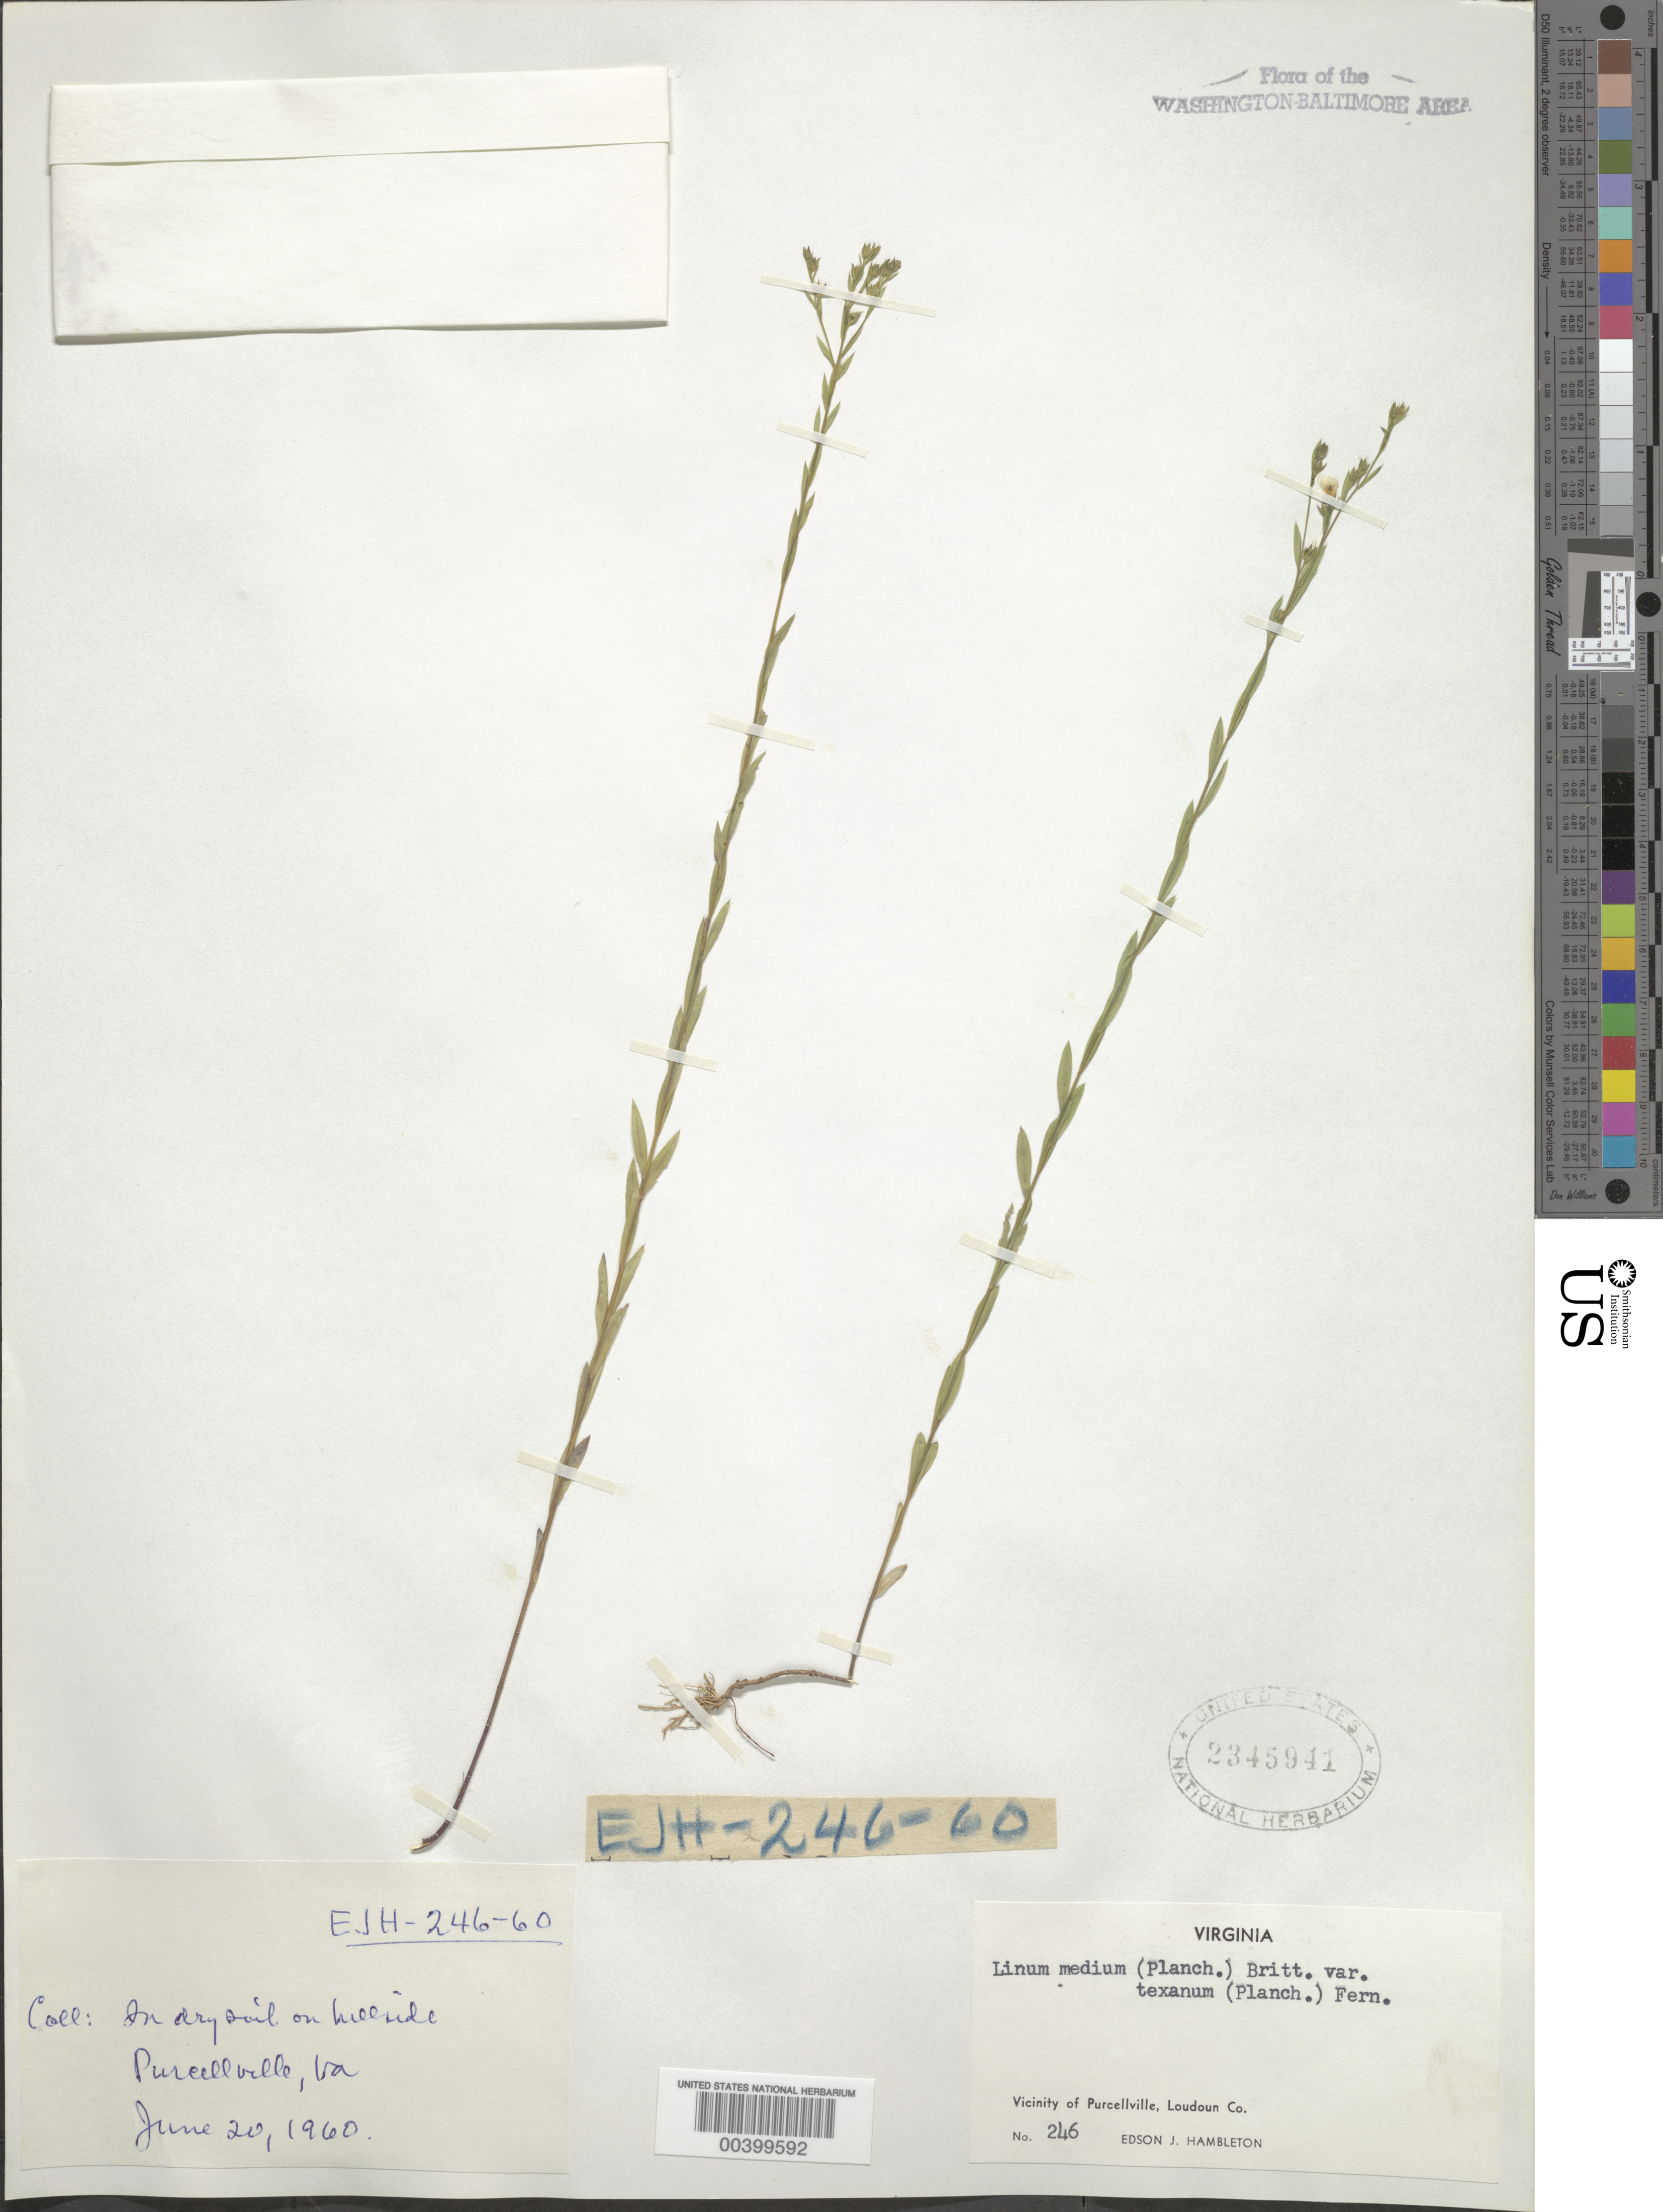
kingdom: Plantae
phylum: Tracheophyta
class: Magnoliopsida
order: Malpighiales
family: Linaceae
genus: Linum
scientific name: Linum medium var. texanum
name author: (Planch.) Fernald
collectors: E. Hambleton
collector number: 246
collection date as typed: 20 Jun 1960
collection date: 1960-06-20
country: United States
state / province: Virginia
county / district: Loudoun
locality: Purcellville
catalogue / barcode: US 2345941